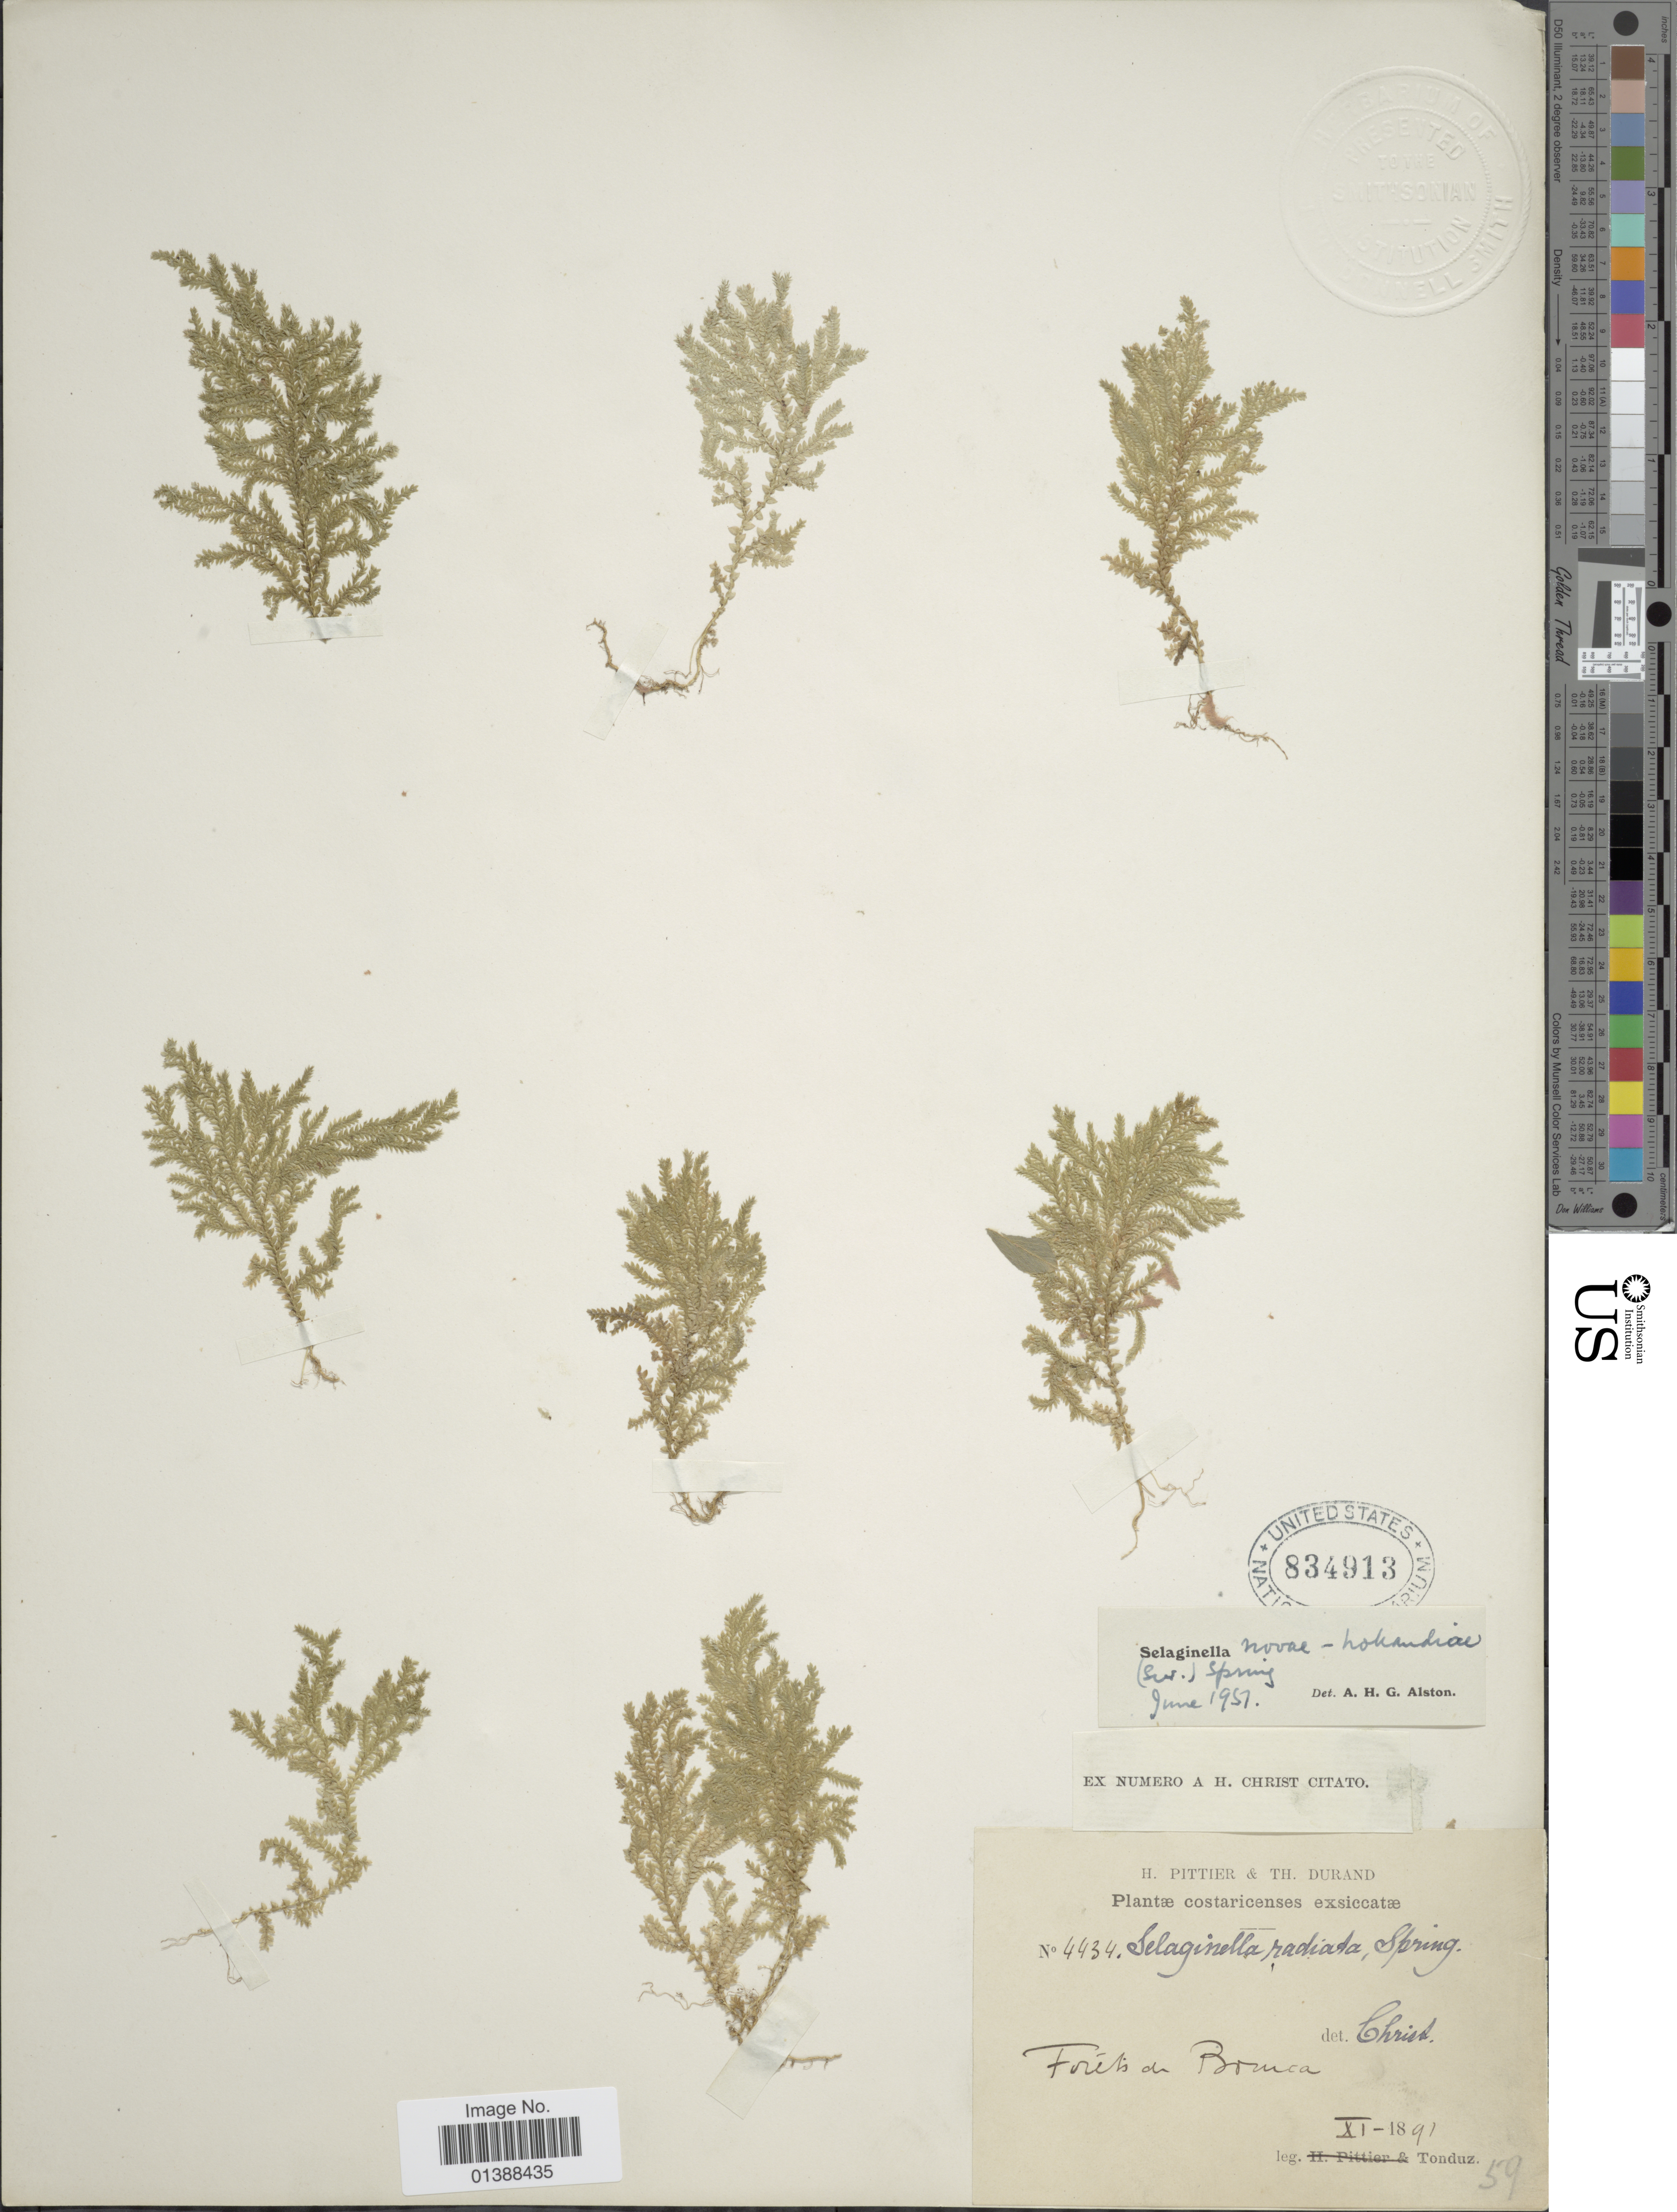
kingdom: Plantae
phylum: Tracheophyta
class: Lycopodiopsida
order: Selaginellales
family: Selaginellaceae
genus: Selaginella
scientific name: Selaginella mikeneei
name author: Valdespino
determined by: Valdespino, I. A., (PMA), Universidad de Panama (PANAMA)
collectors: A. Tonduz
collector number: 4434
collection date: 1891-11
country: Costa Rica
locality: Foréts de Boruca.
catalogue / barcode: US 834913